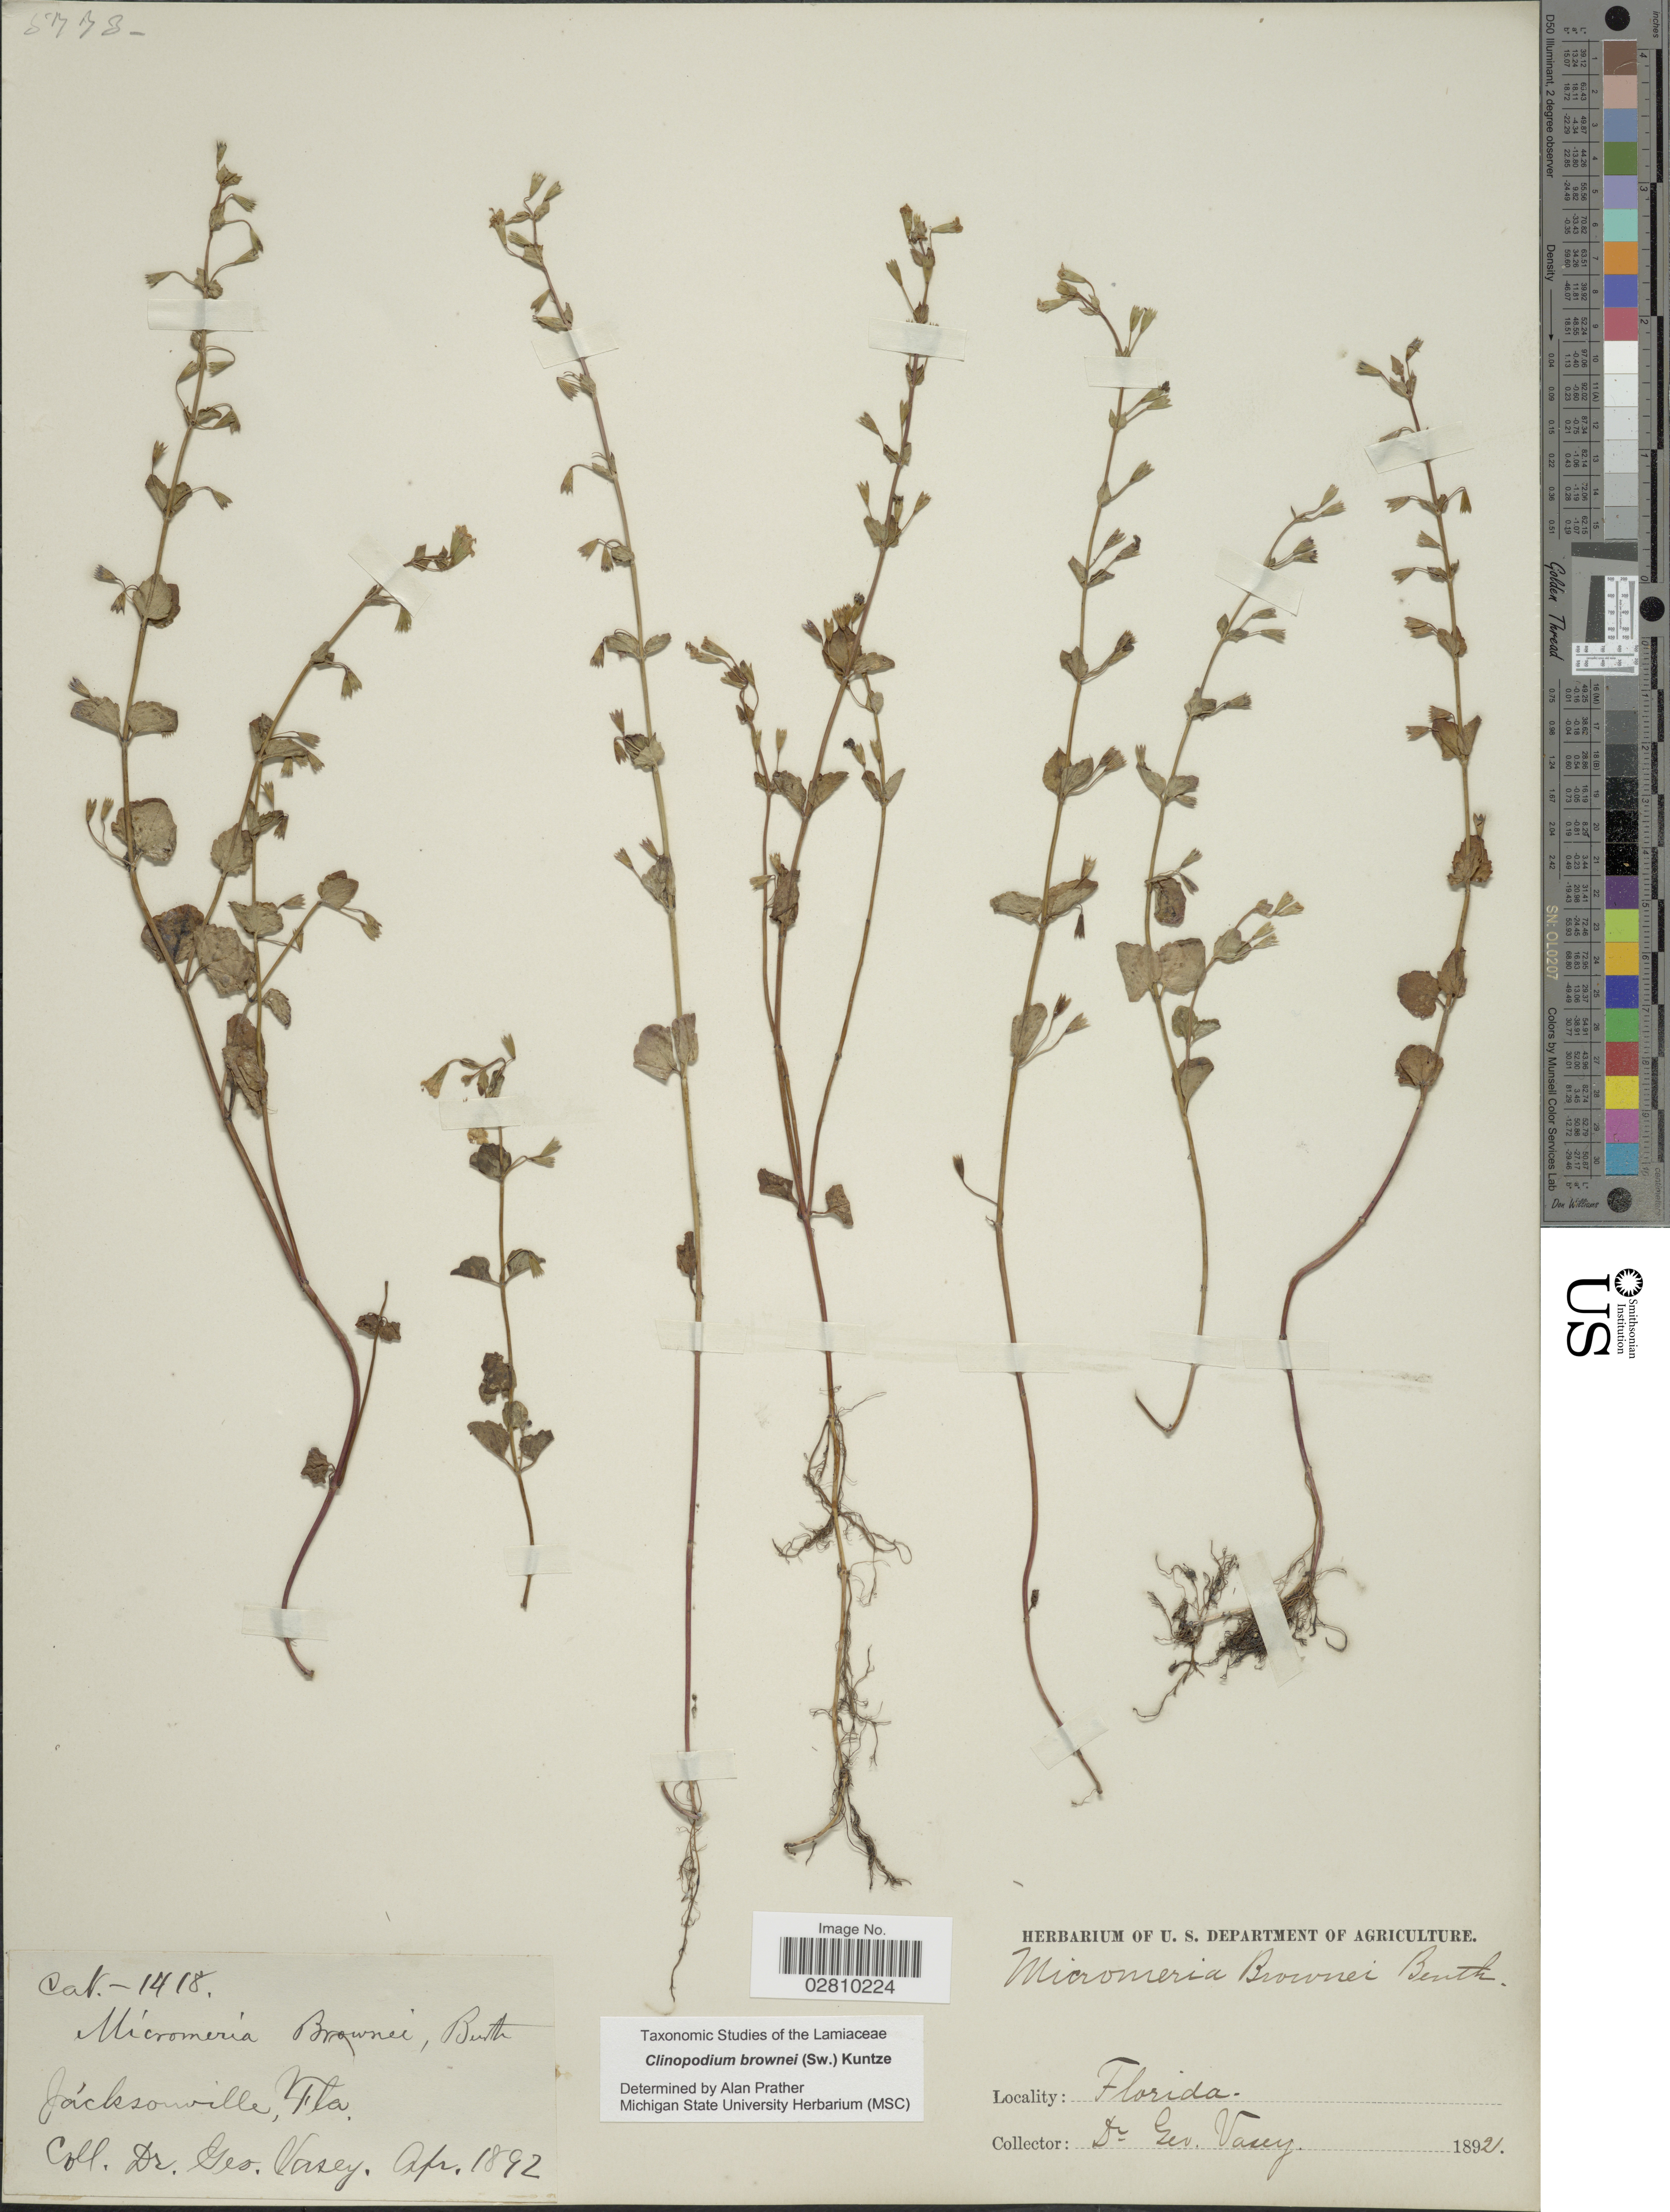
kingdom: Plantae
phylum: Tracheophyta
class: Magnoliopsida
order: Lamiales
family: Lamiaceae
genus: Clinopodium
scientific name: Clinopodium brownei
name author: (Sw.) Kuntze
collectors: G. Vasey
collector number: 1418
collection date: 1892-04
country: United States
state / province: Florida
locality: Jacksonville, Fla.